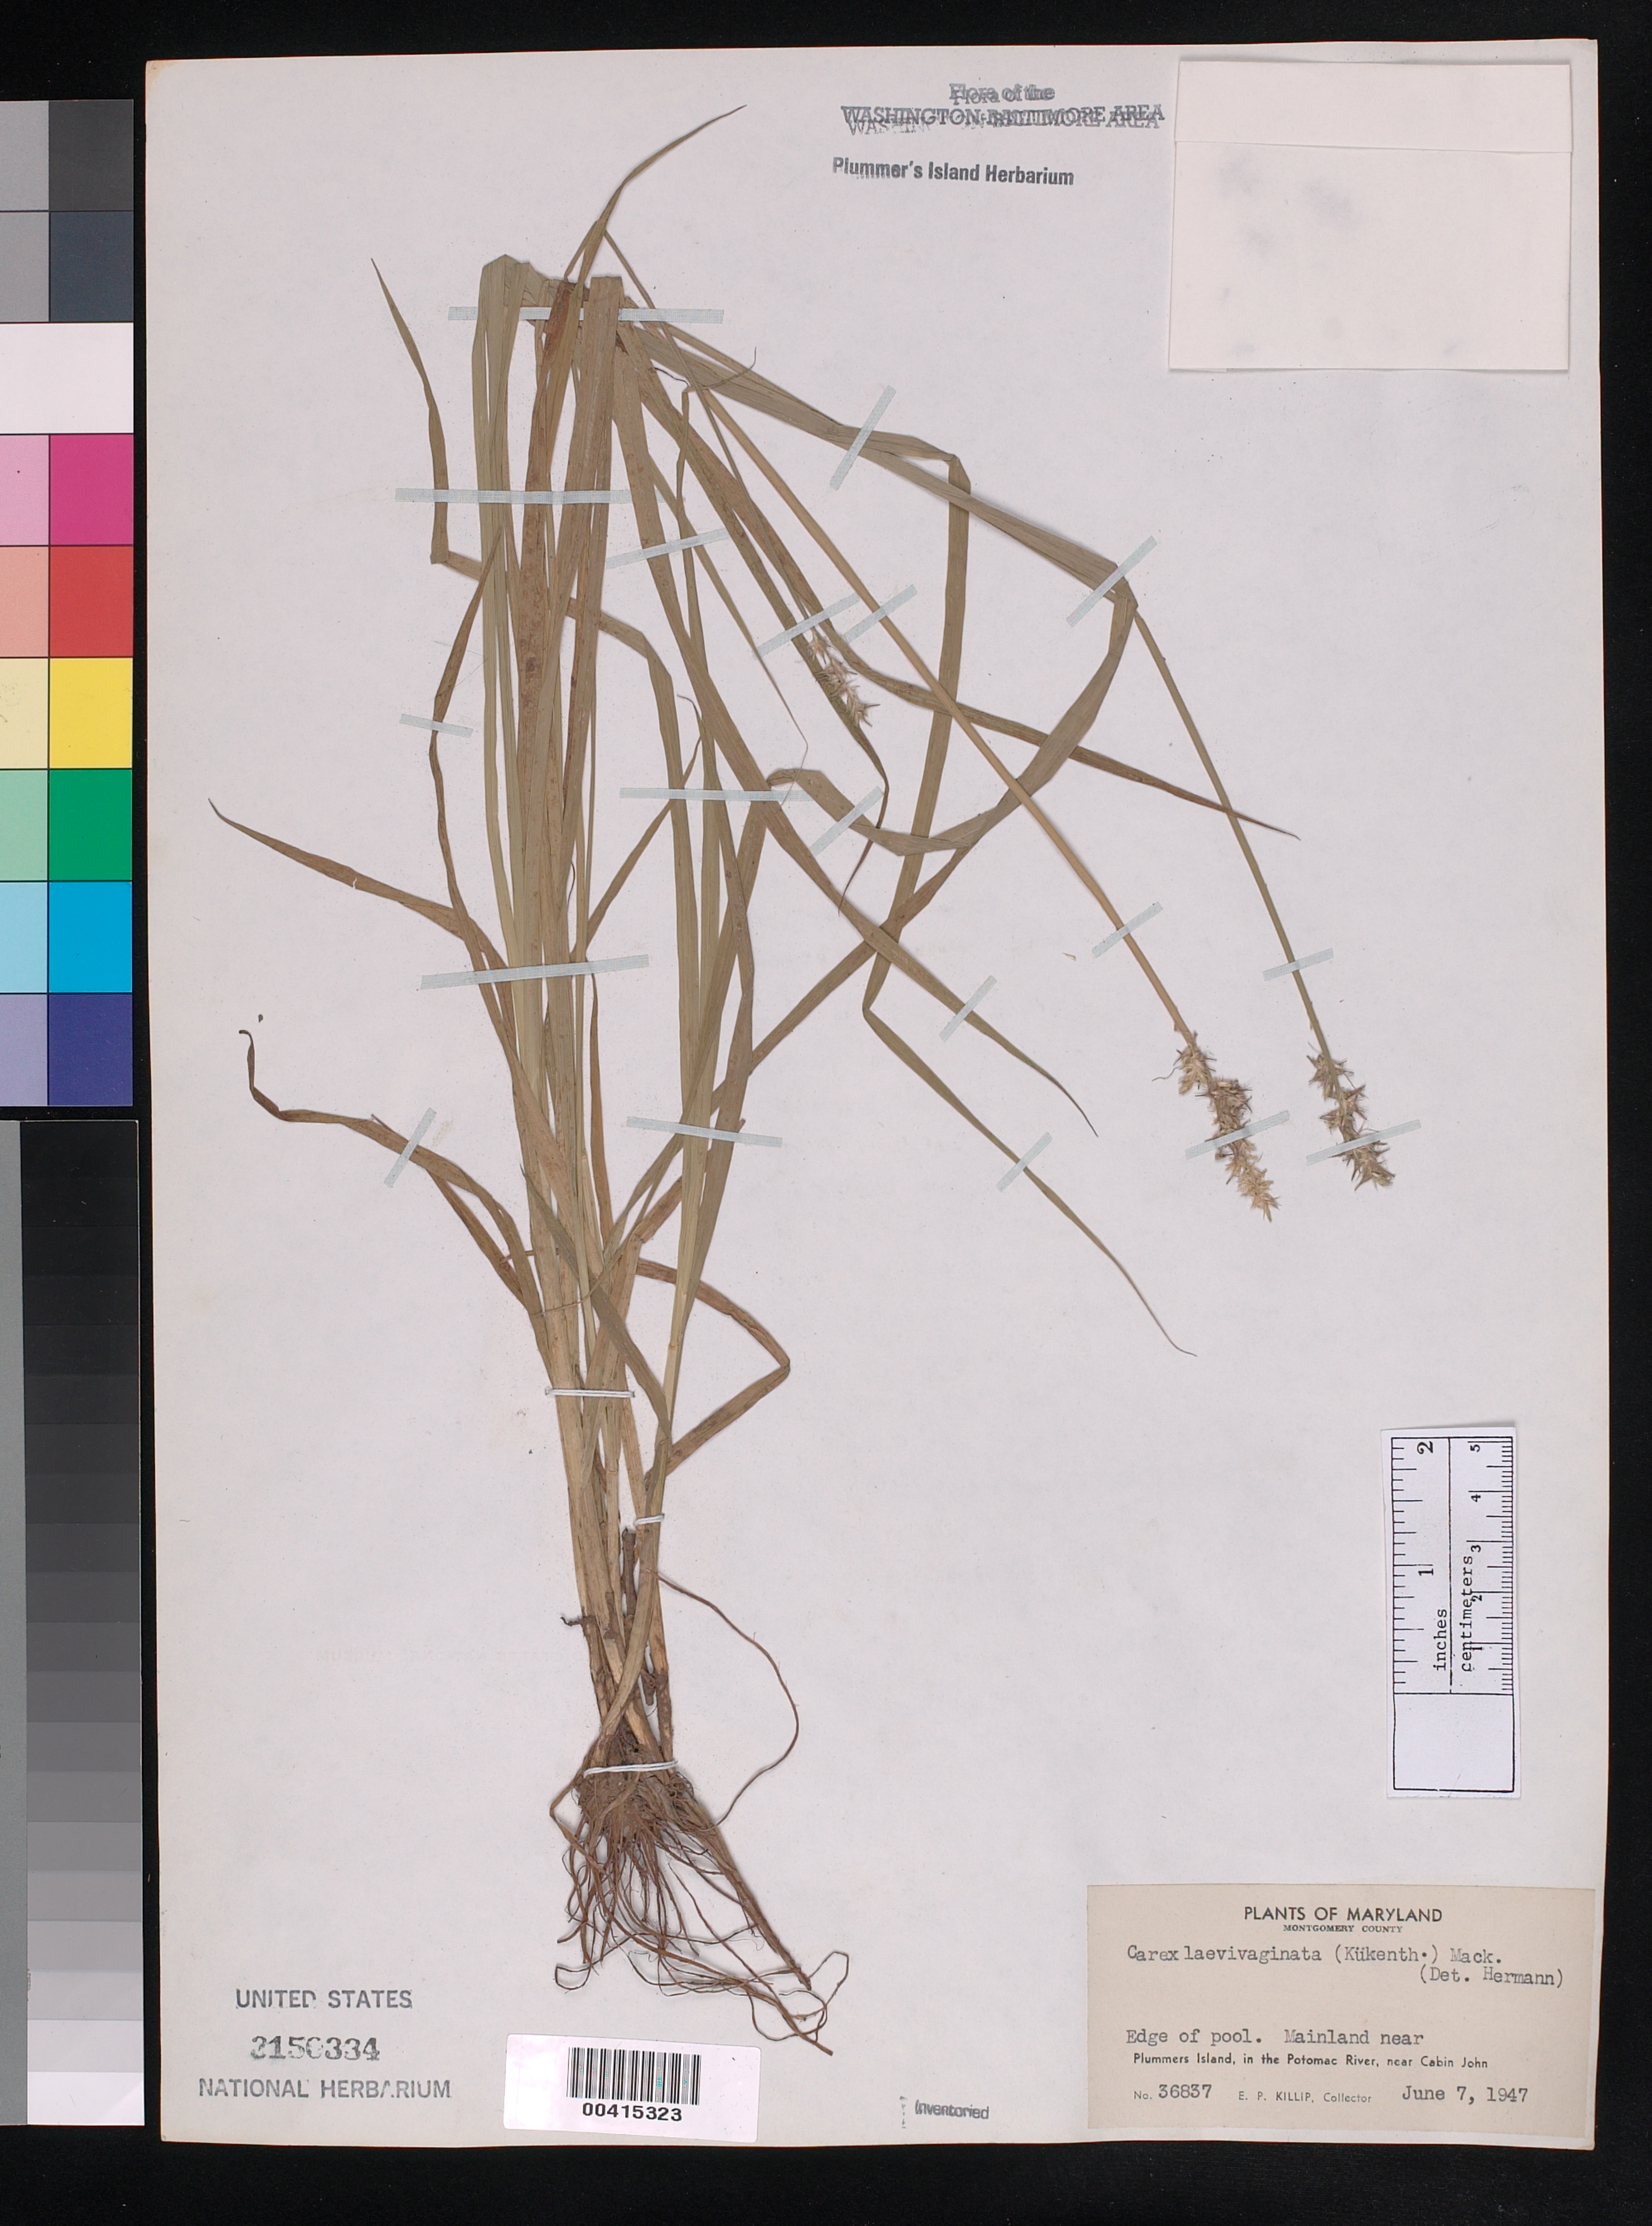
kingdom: Plantae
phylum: Tracheophyta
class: Liliopsida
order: Poales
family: Cyperaceae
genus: Carex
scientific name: Carex laevivaginata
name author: (Kük.) Mack.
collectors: E. P. Killip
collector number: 36837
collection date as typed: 07 Jun 1947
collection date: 1947-06-07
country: United States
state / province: Maryland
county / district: Montgomery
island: Plummers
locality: Plummer's Island Plummers Island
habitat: Edge of pool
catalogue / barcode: US 3150334